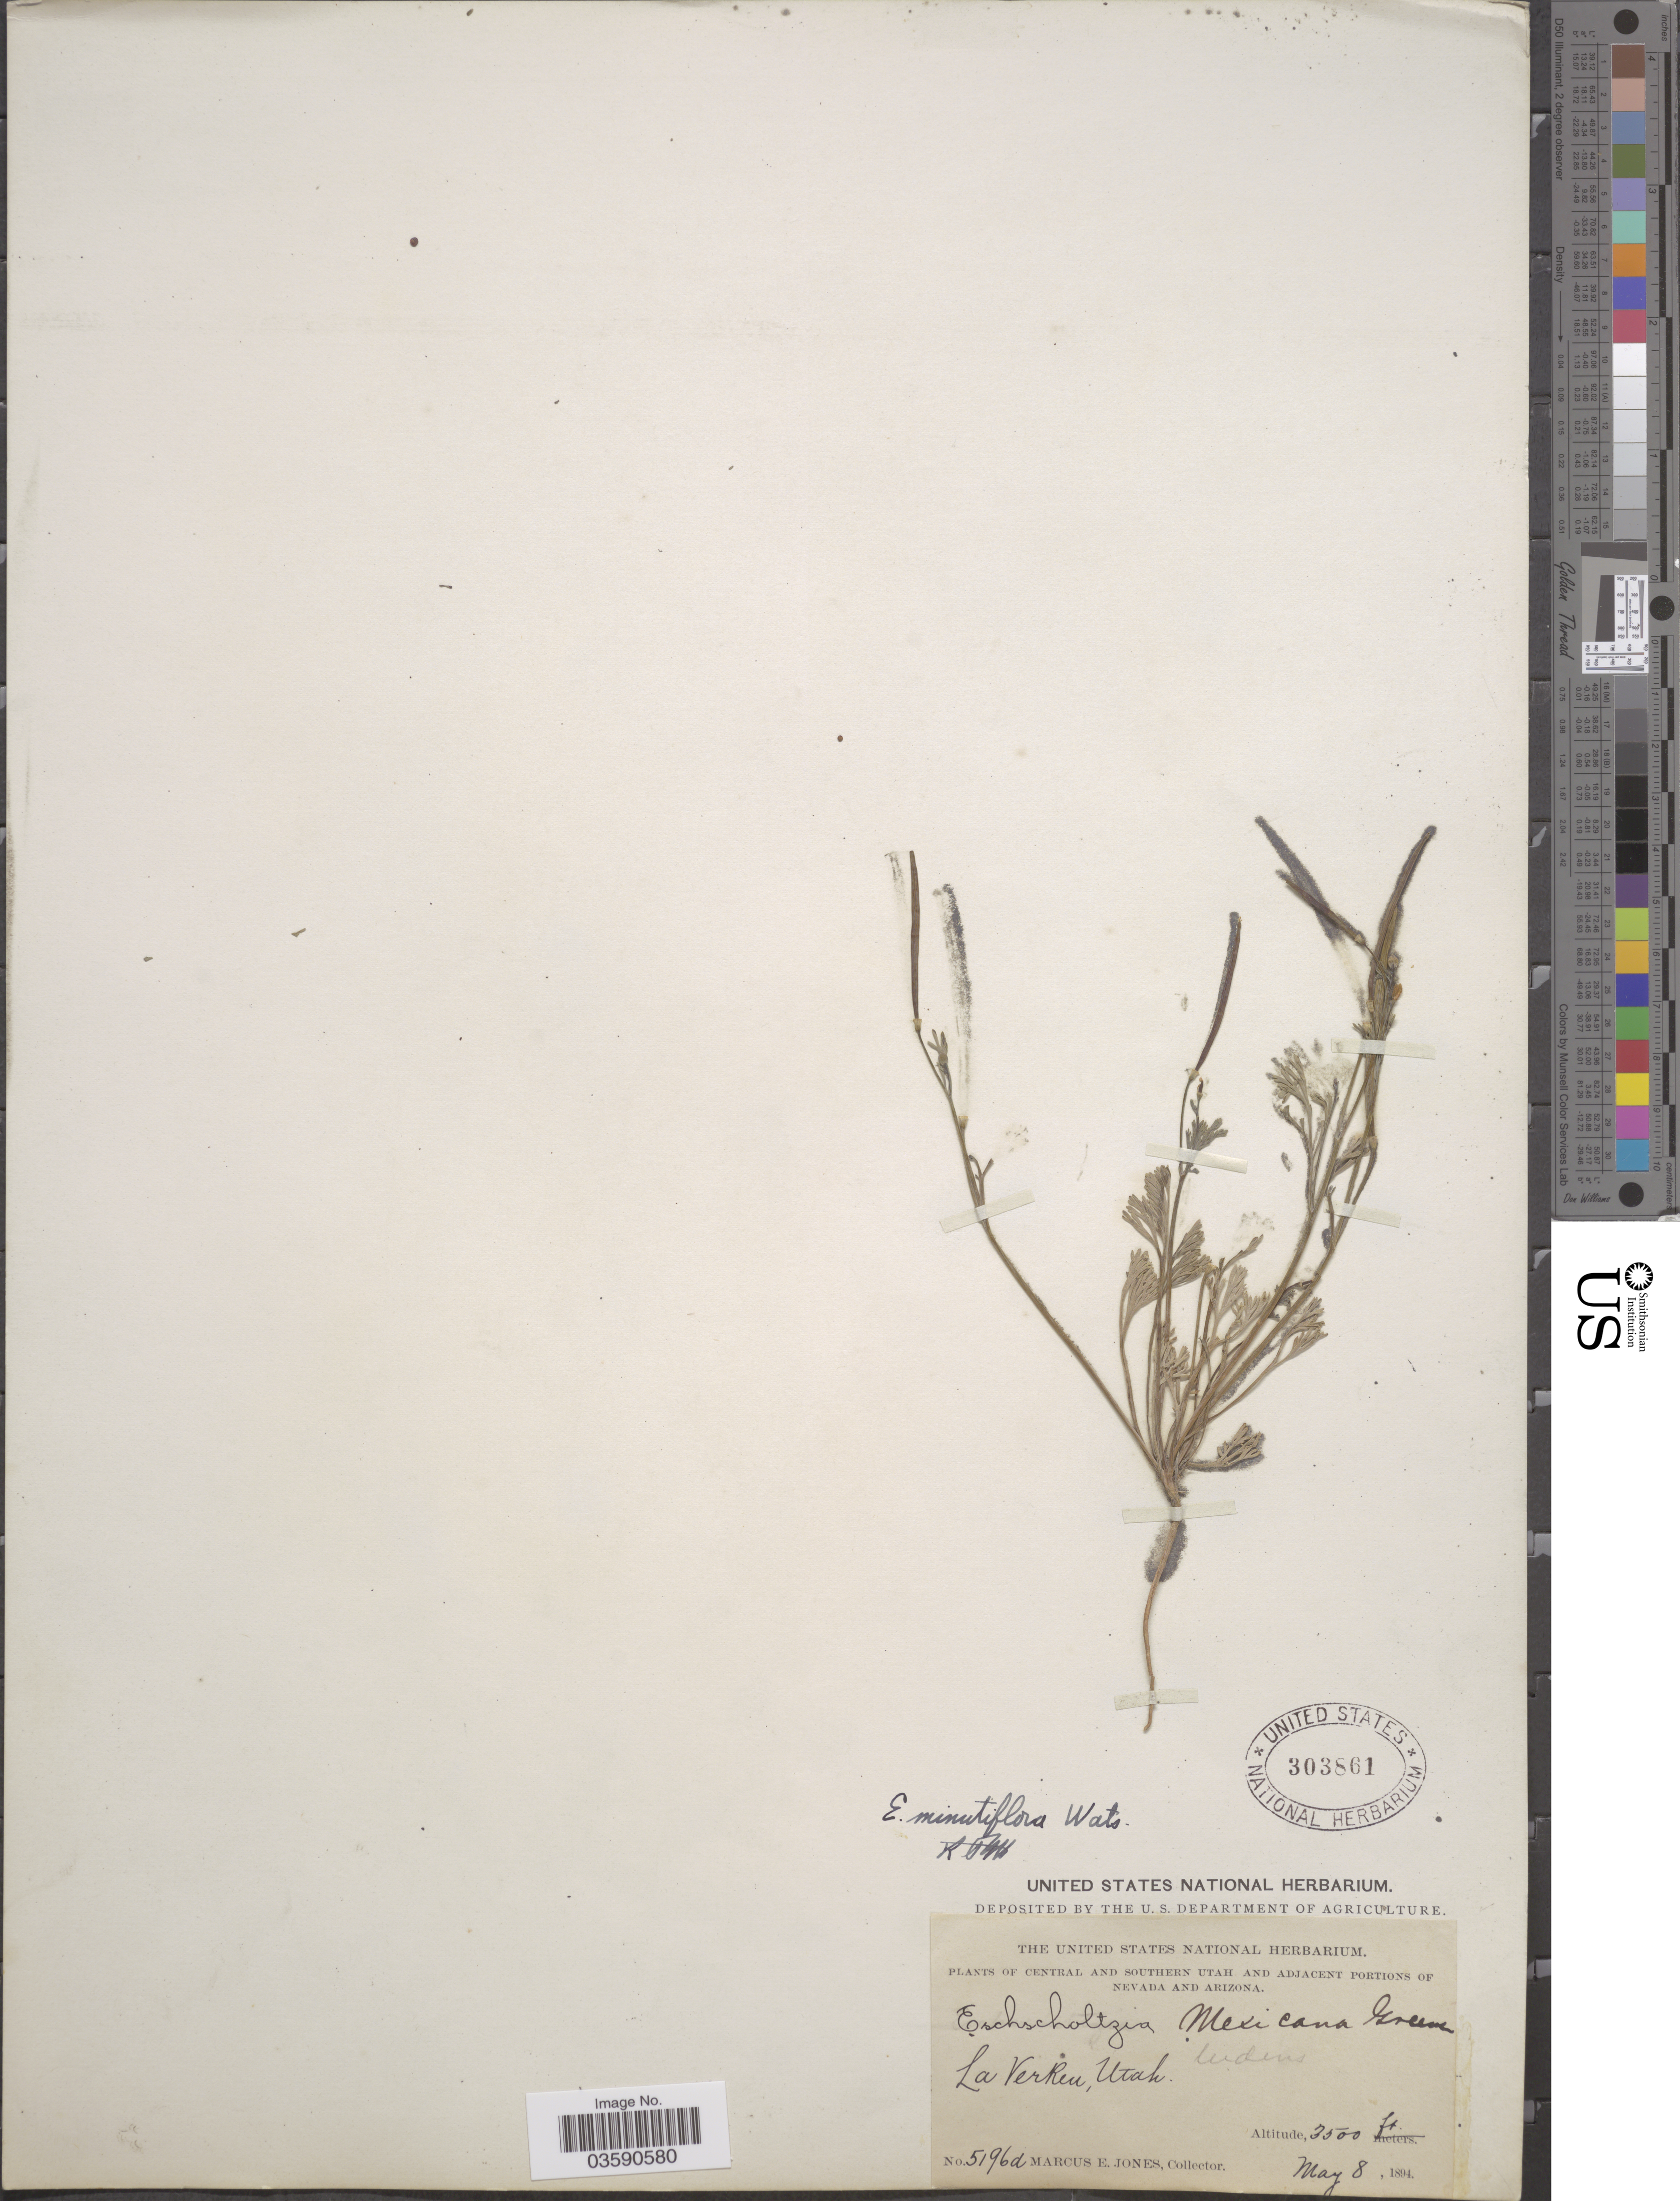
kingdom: Plantae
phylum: Tracheophyta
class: Magnoliopsida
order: Ranunculales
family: Papaveraceae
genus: Eschscholzia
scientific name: Eschscholzia minutiflora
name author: S. Watson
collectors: M. E. Jones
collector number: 5196d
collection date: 1894-05-08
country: United States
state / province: Utah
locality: Central and Southern Utah. La Verken.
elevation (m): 1067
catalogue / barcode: US 303861